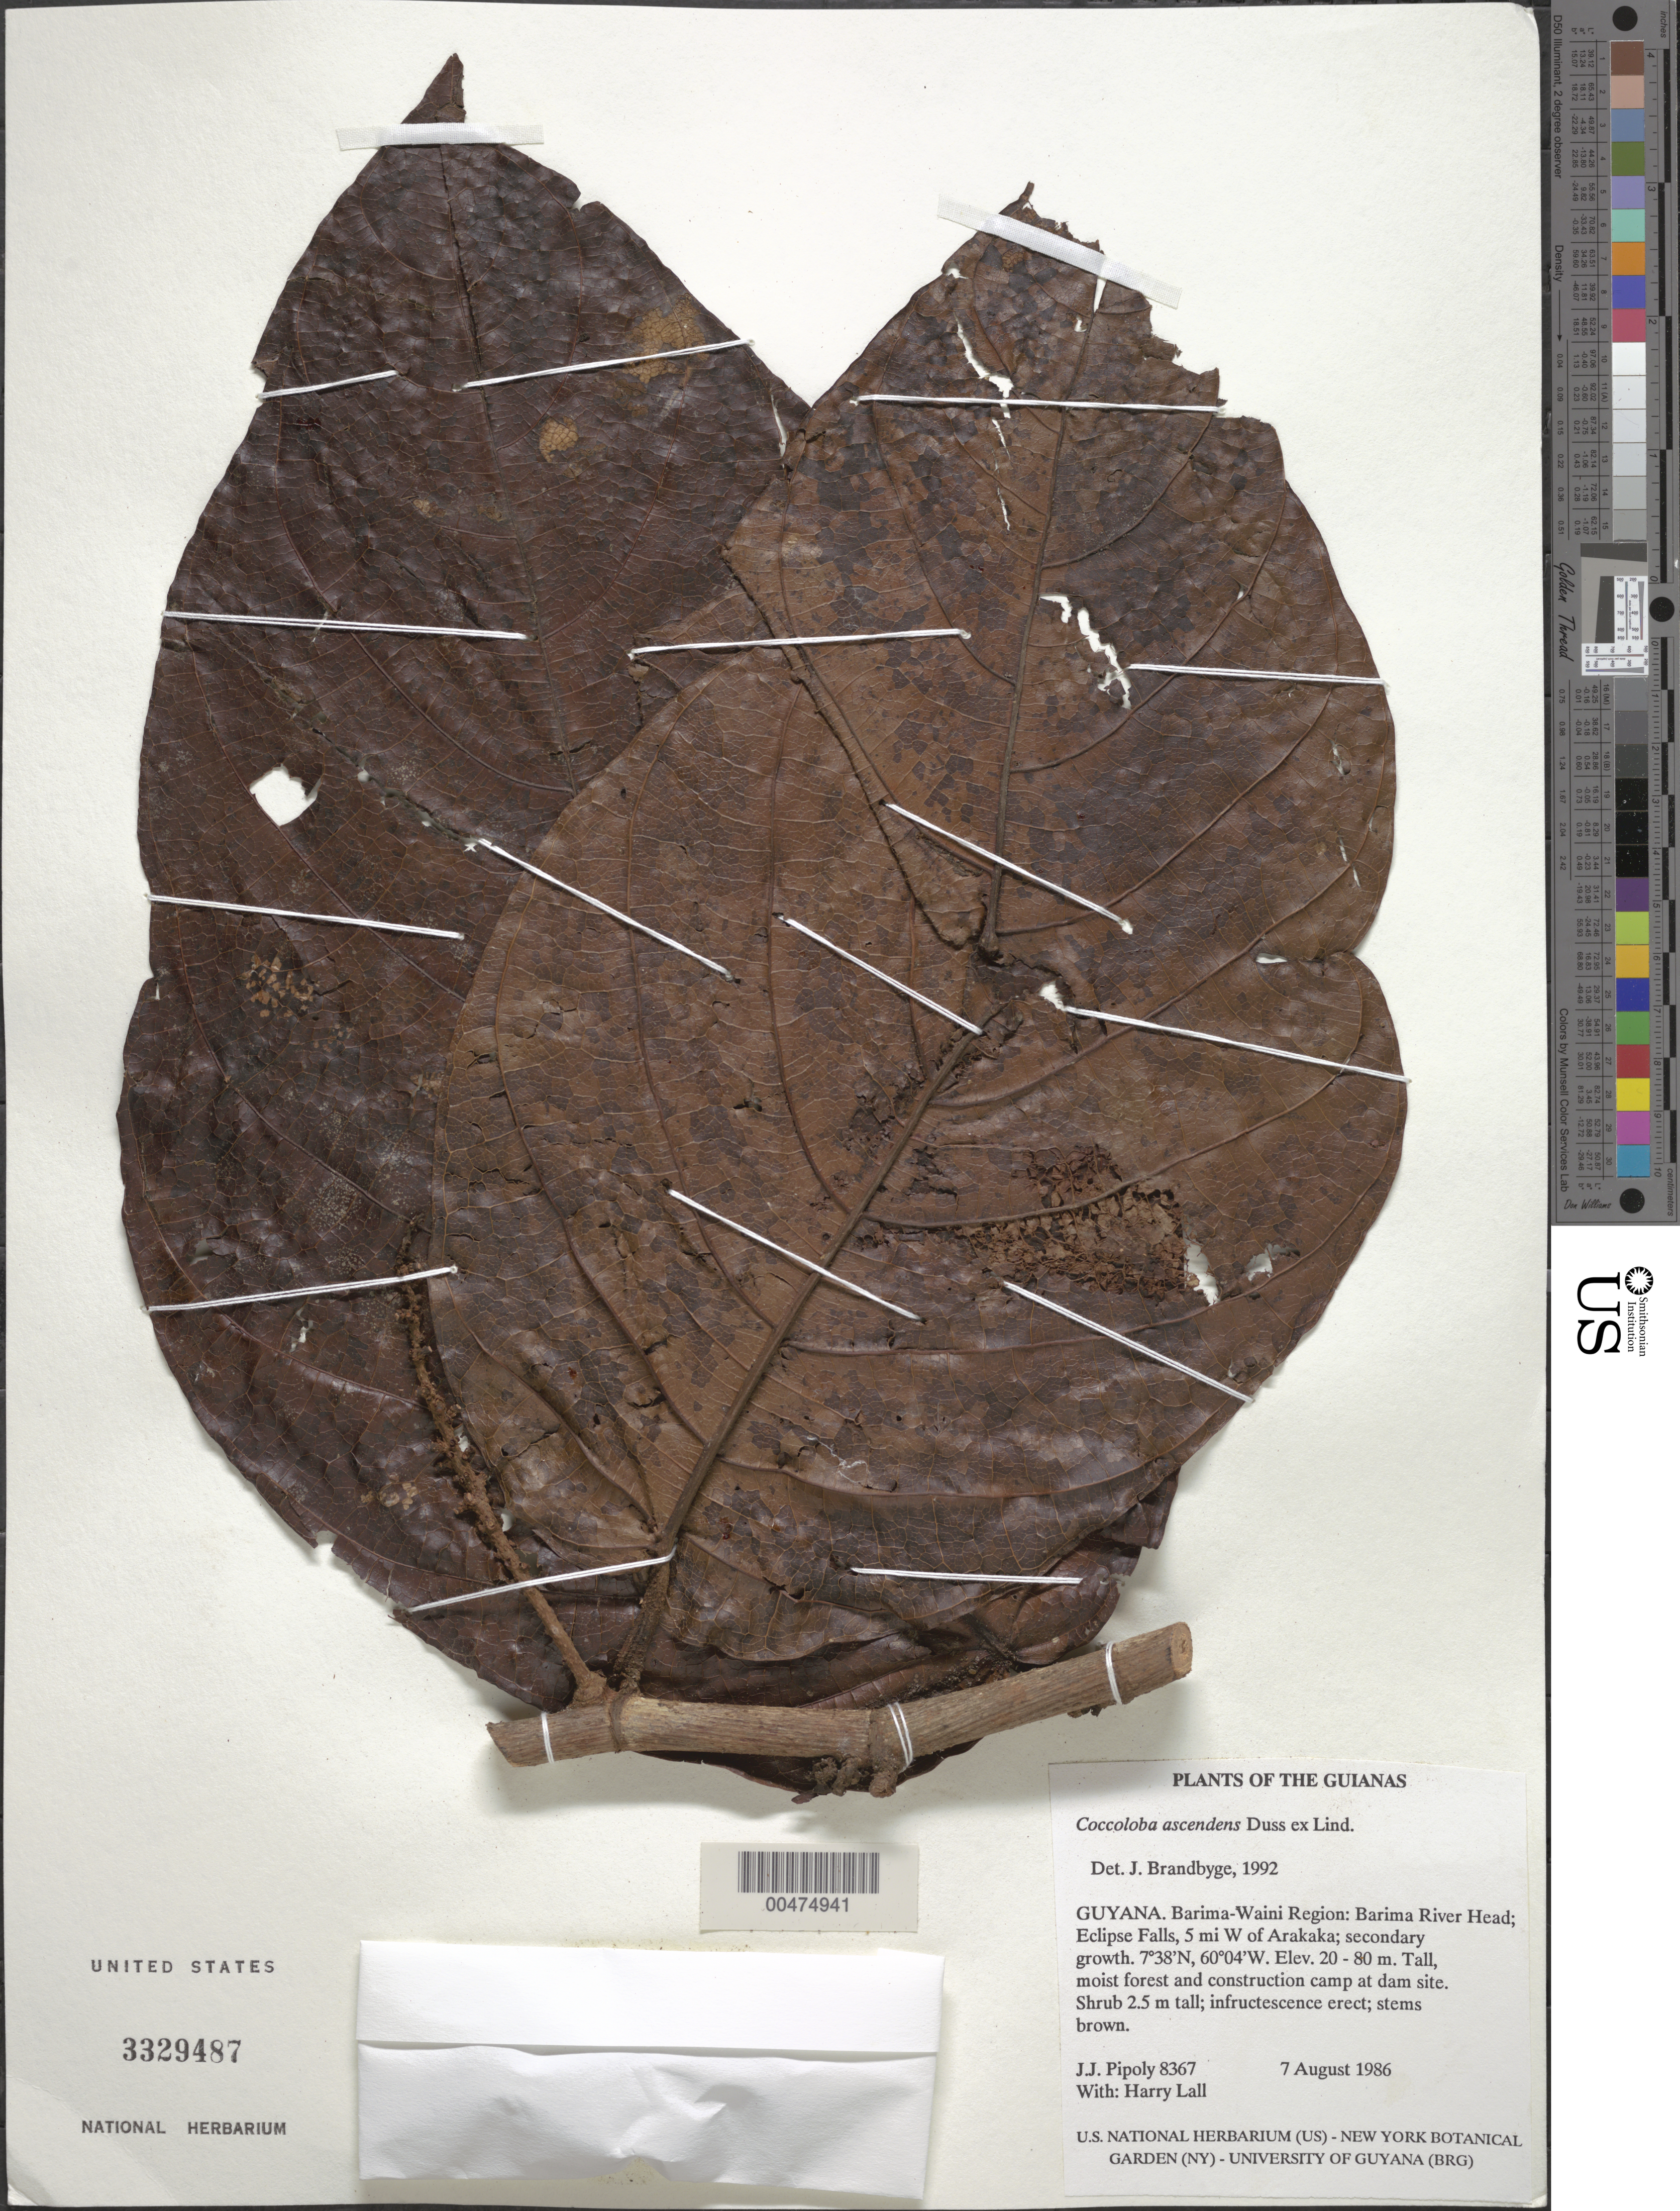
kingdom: Plantae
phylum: Tracheophyta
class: Magnoliopsida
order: Caryophyllales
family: Polygonaceae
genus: Coccoloba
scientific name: Coccoloba ascendens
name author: Duss ex Lindau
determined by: Brandbyge, J.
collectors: J. J. Pipoly & H. Lall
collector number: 8367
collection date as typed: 7 August 1986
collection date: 1986-08-07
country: Guyana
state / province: Barima-Waini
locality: Barima River head; Eclipse Falls, 5 mi W of Arakaka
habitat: Secondary growth, tall moist forest and construction camp at dam site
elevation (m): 20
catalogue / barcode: US 3329487